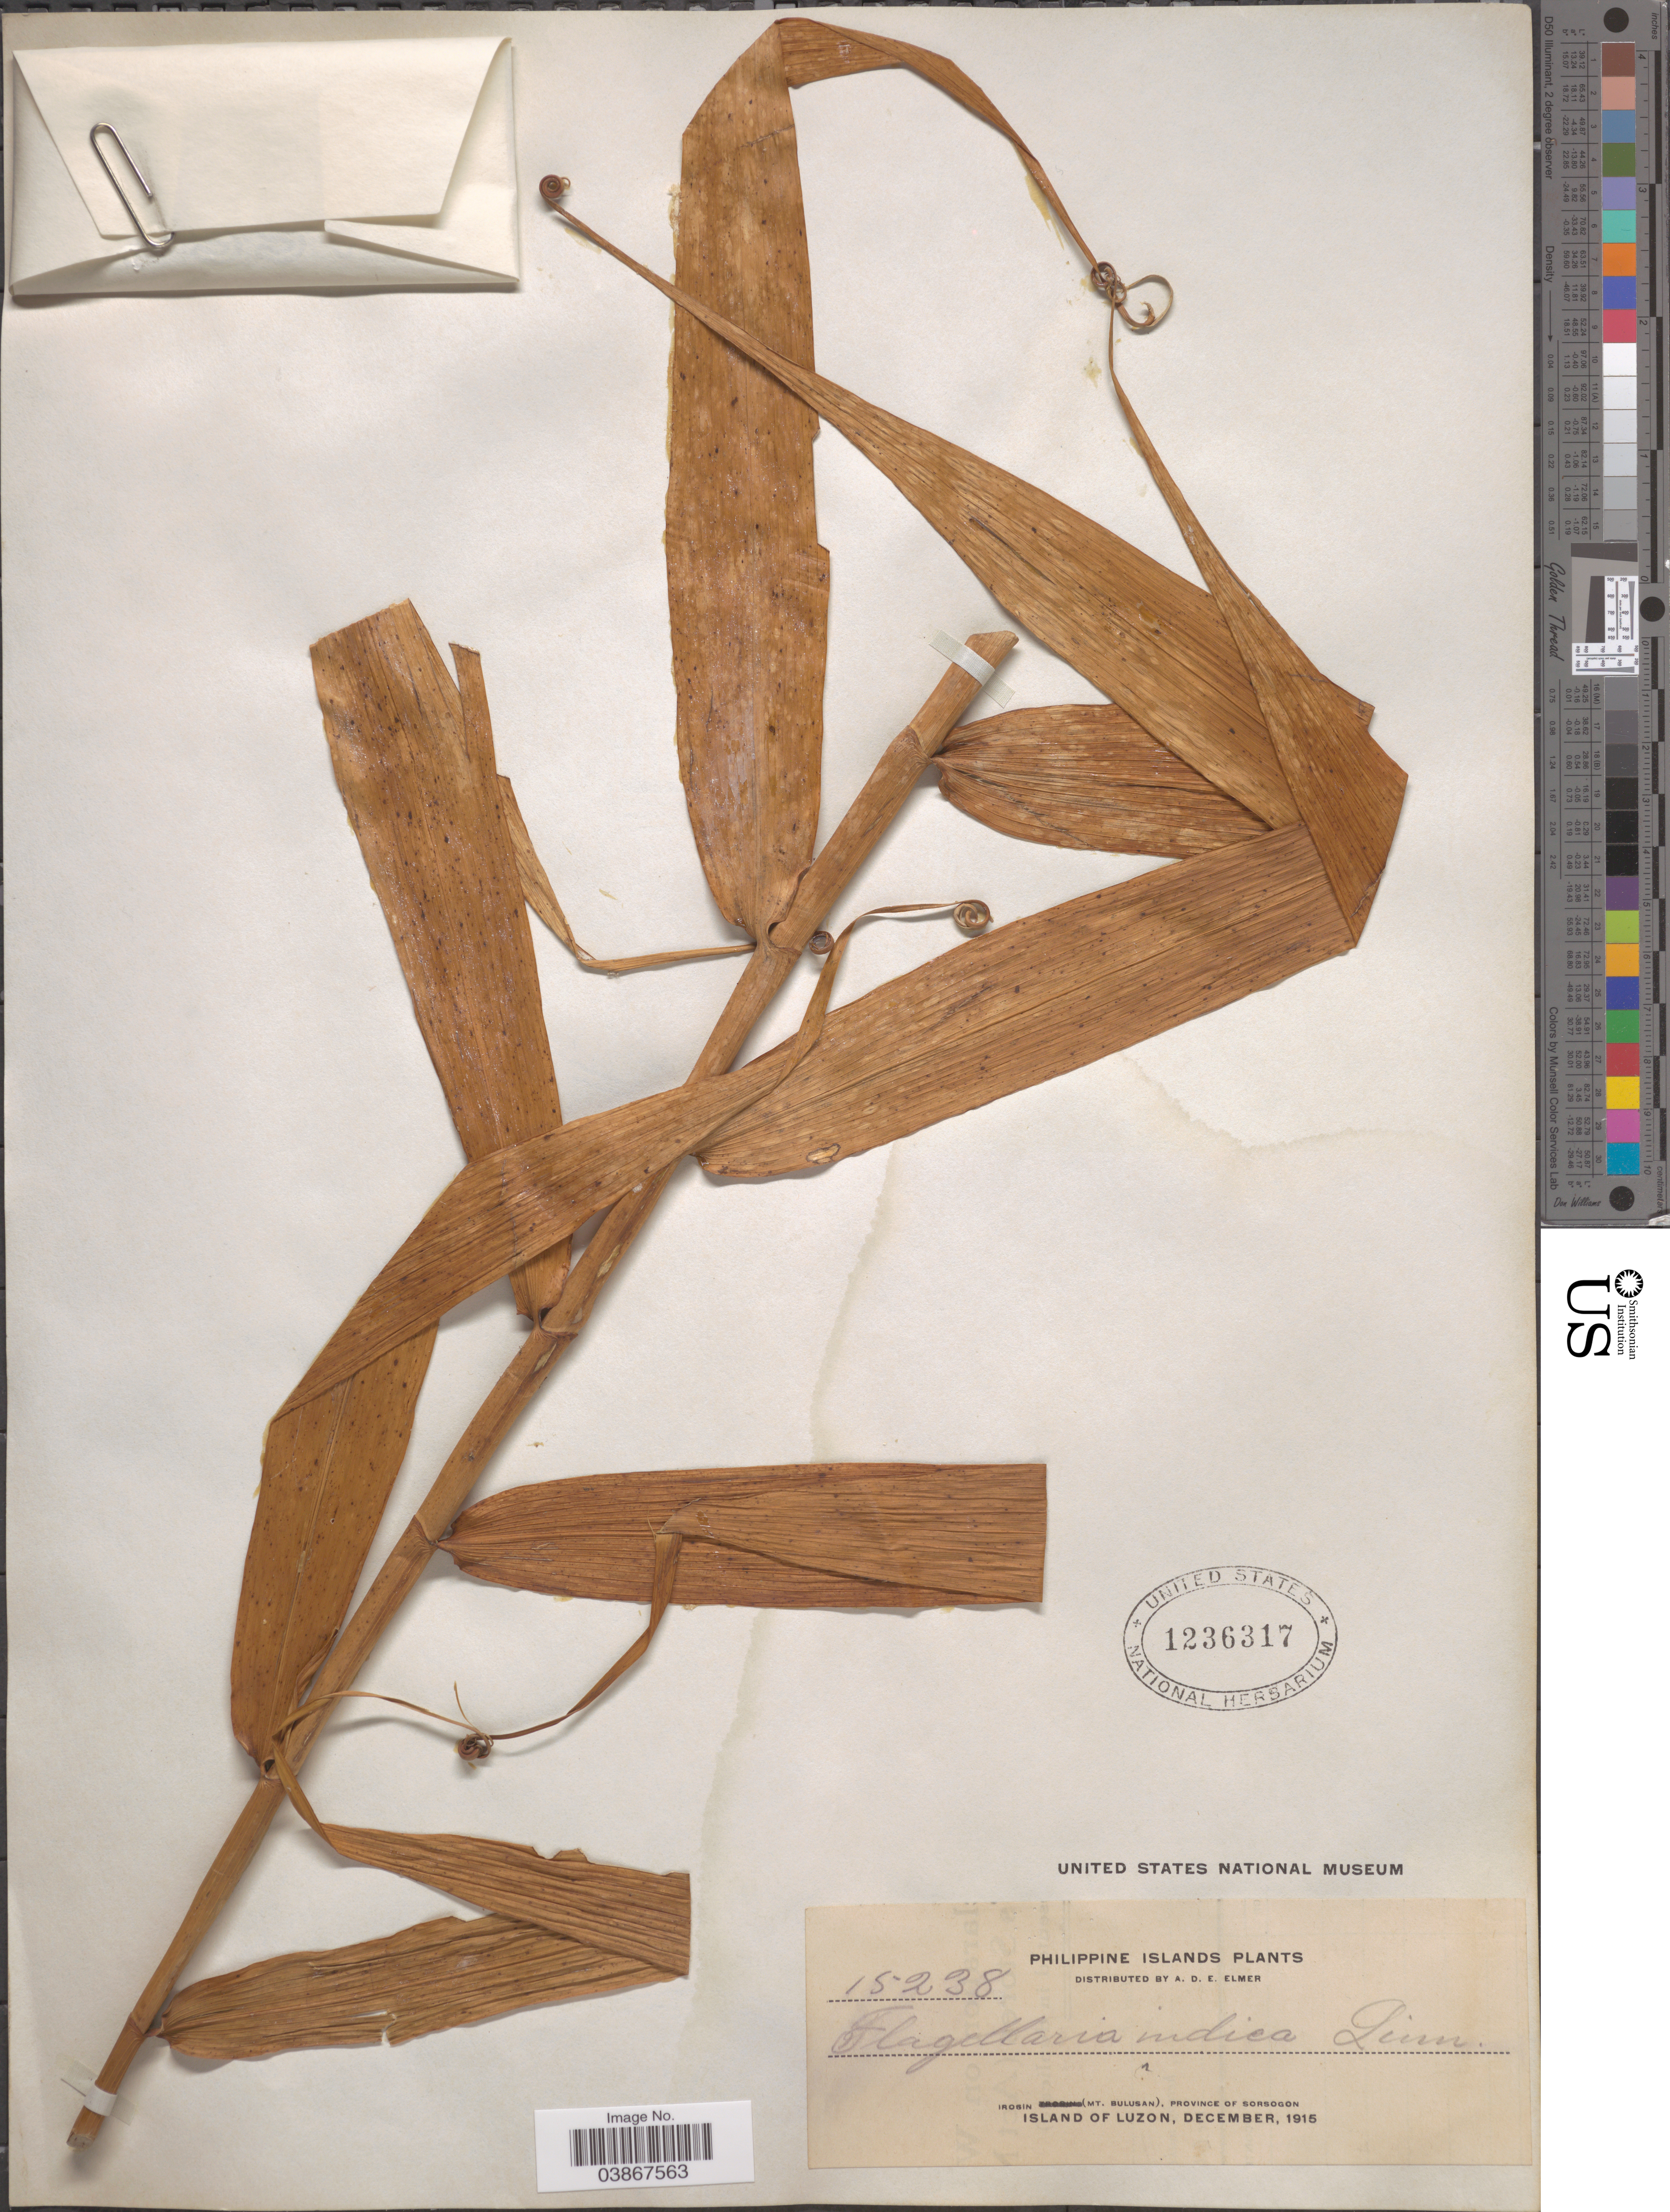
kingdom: Plantae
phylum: Tracheophyta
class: Liliopsida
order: Poales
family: Flagellariaceae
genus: Flagellaria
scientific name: Flagellaria indica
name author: L.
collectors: A. D. E. Elmer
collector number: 15238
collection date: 1915-12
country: Philippines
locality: Irosin (Mt. Bulusan), Province of Sorsogon. Island of Luzon.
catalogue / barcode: US 1236317